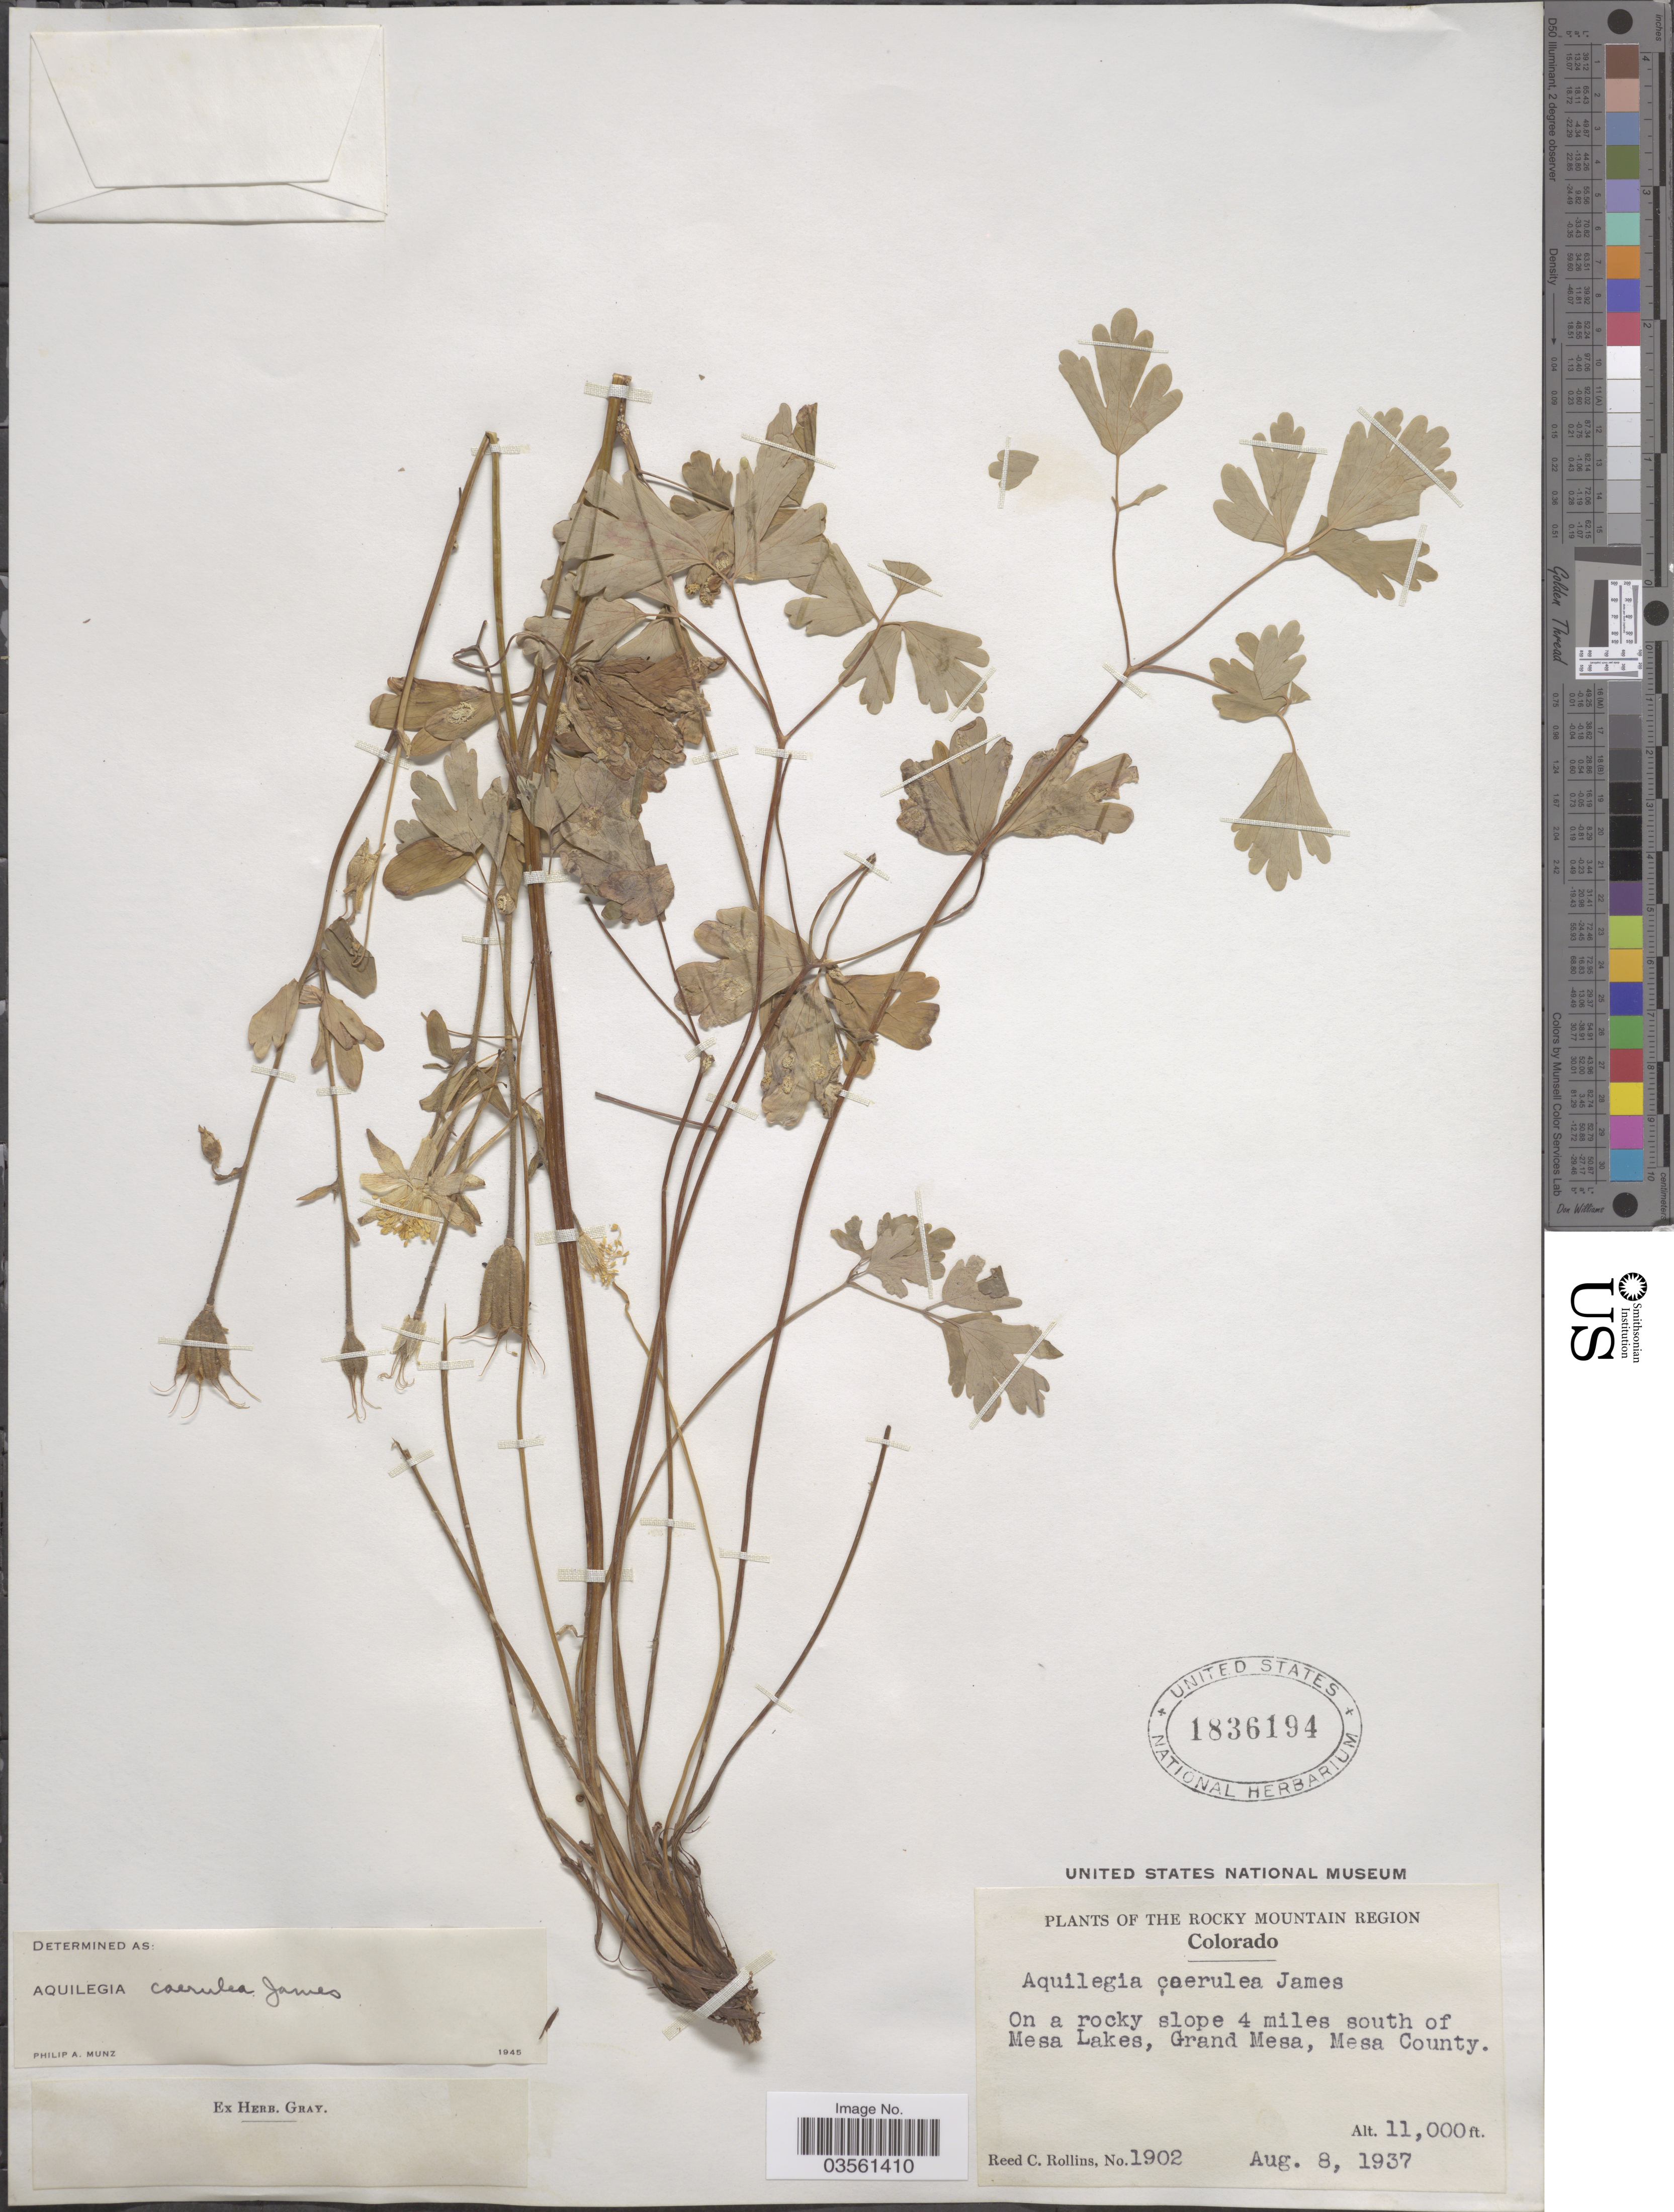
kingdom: Plantae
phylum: Tracheophyta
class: Magnoliopsida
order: Ranunculales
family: Ranunculaceae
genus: Aquilegia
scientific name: Aquilegia coerulea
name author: E. James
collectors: R. C. Rollins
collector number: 1902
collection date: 1937-08-08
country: United States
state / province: Colorado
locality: The Rocky Mountain Region. On a rocky slope 4 miles south of Mesa Lakes, Grand Mesa, Mesa County.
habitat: on a rocky slope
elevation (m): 3353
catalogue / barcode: US 1836194